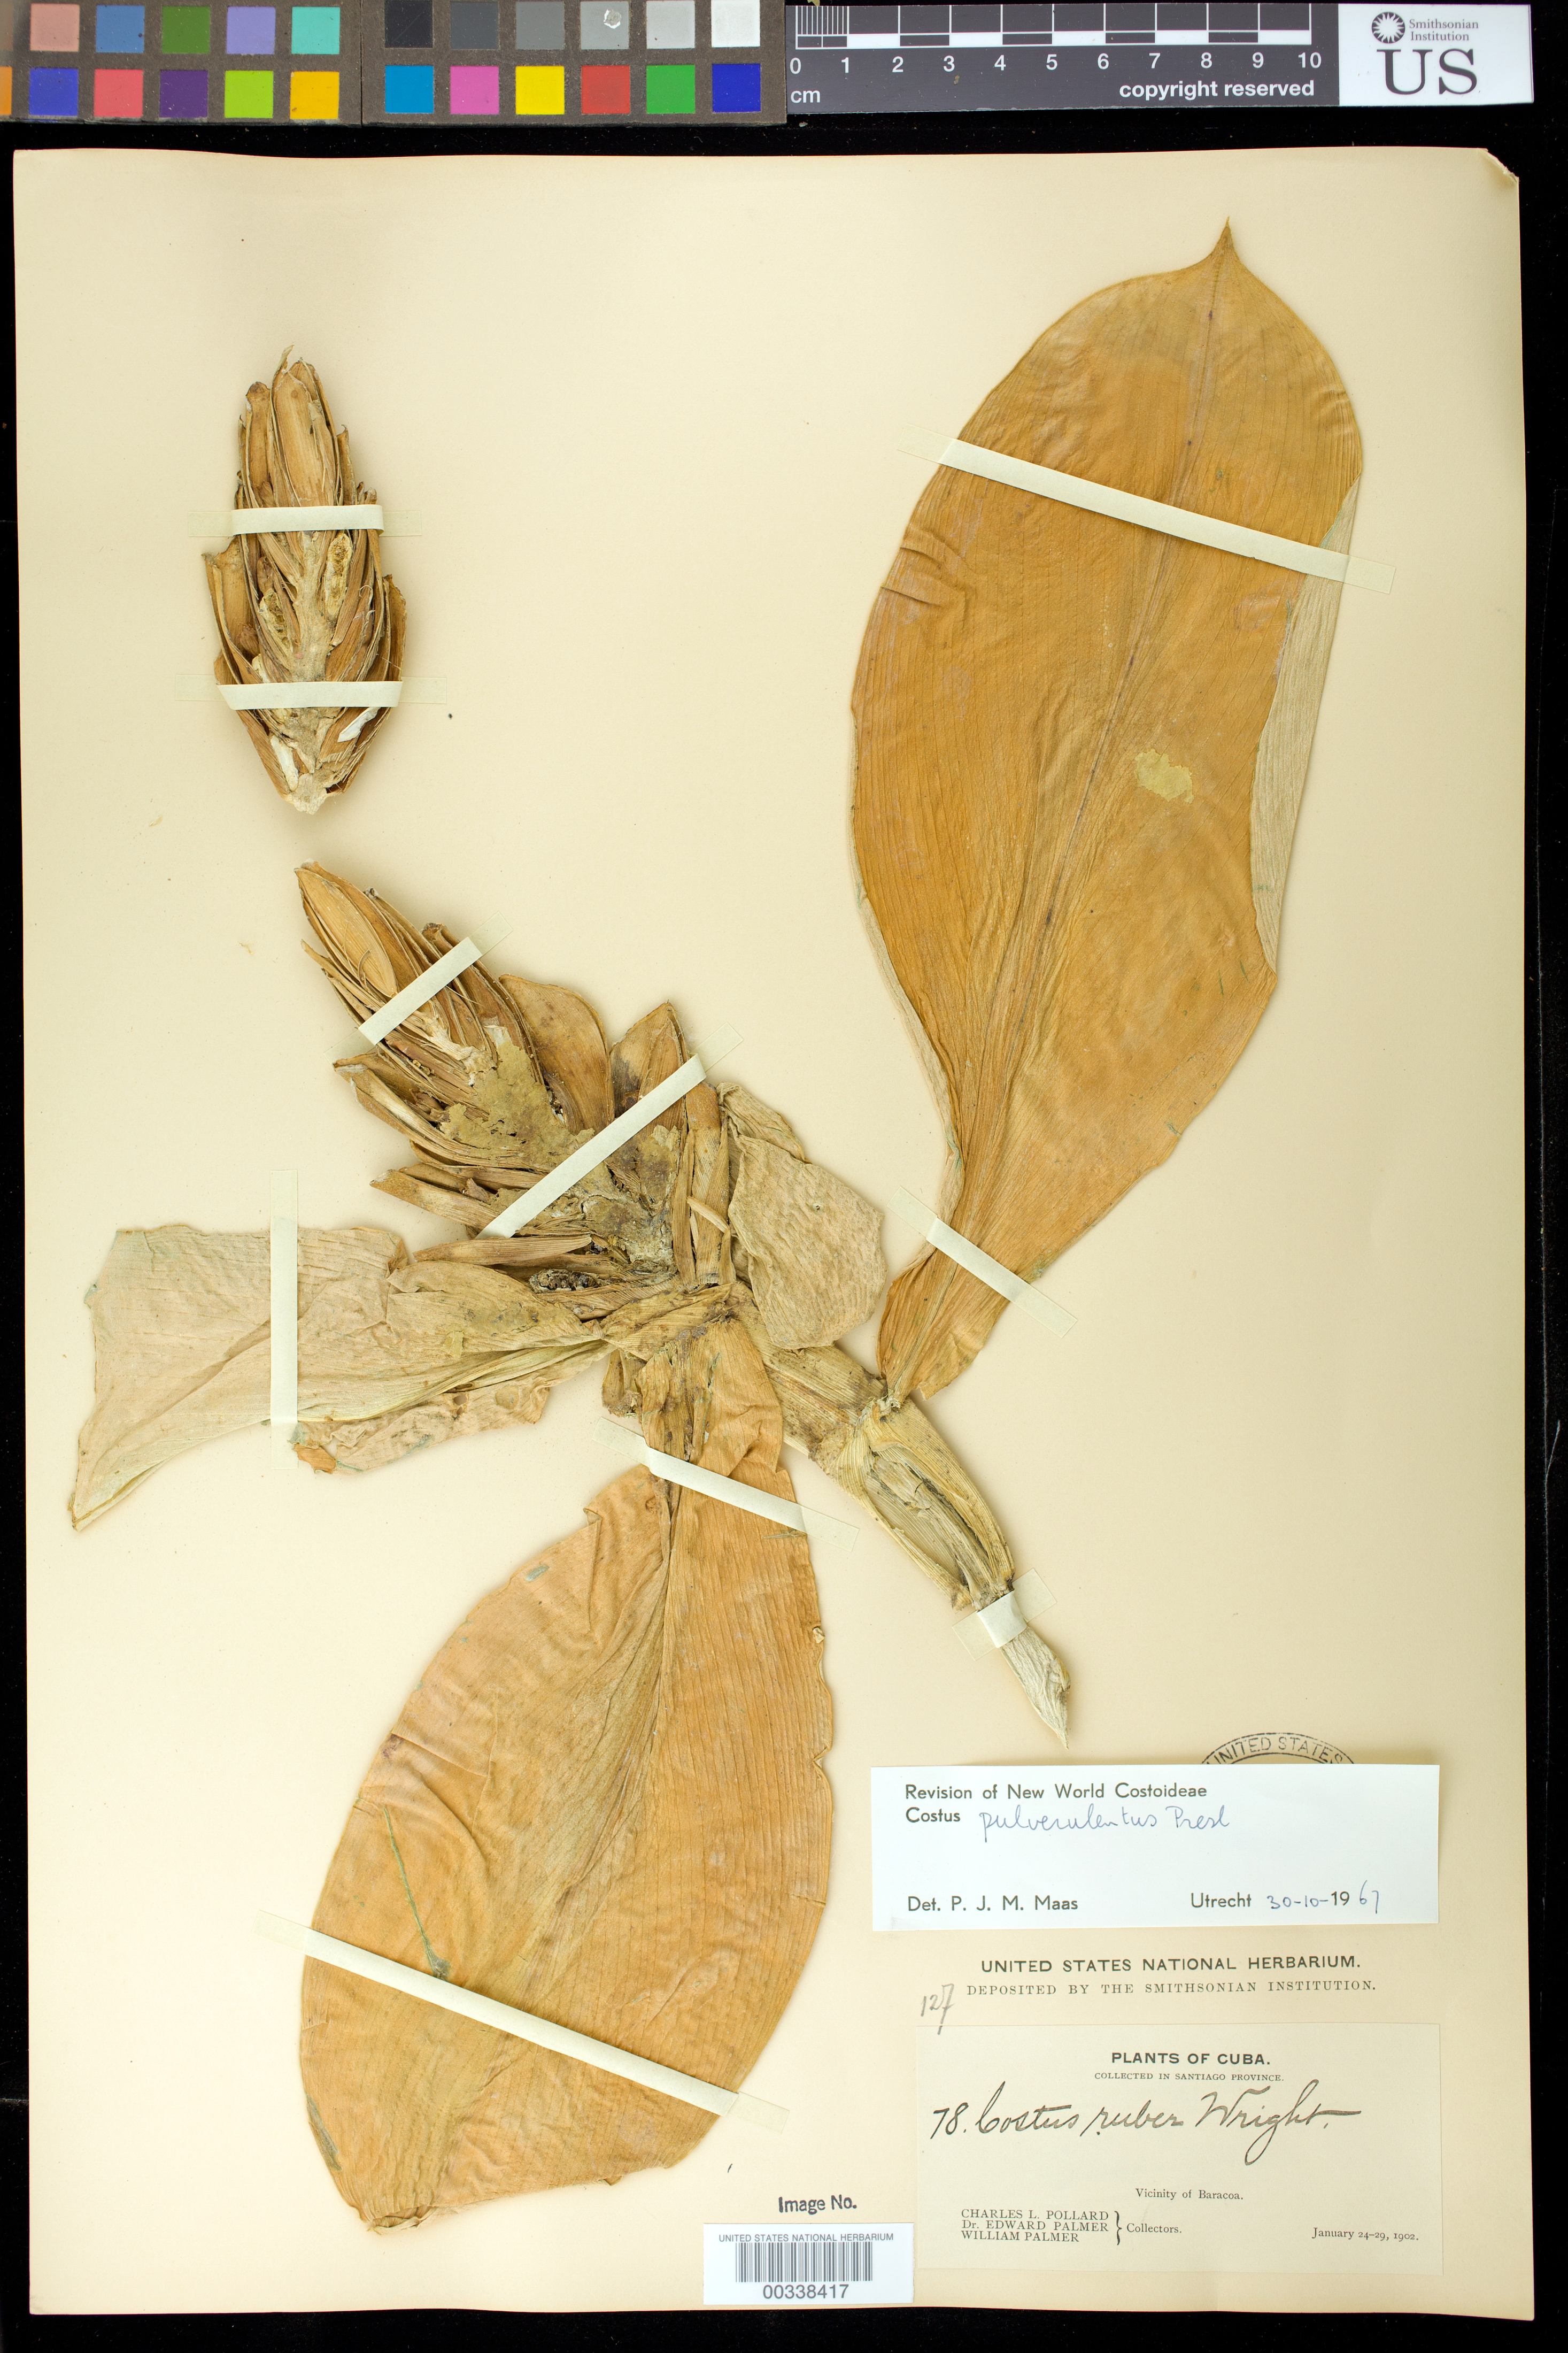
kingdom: Plantae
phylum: Tracheophyta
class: Liliopsida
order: Zingiberales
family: Costaceae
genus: Costus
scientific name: Costus pulverulentus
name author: C. Presl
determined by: Maas, Paul J. M.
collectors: C. L. Pollard, E. Palmer & W. Palmer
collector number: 78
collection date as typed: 24 Jan 1902 to 29 Jan 1902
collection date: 1902-01-24/1902-01-29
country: Cuba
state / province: Oriente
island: Greater Antilles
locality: Vicinity of baracoa, santiago prov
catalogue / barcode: US 403126